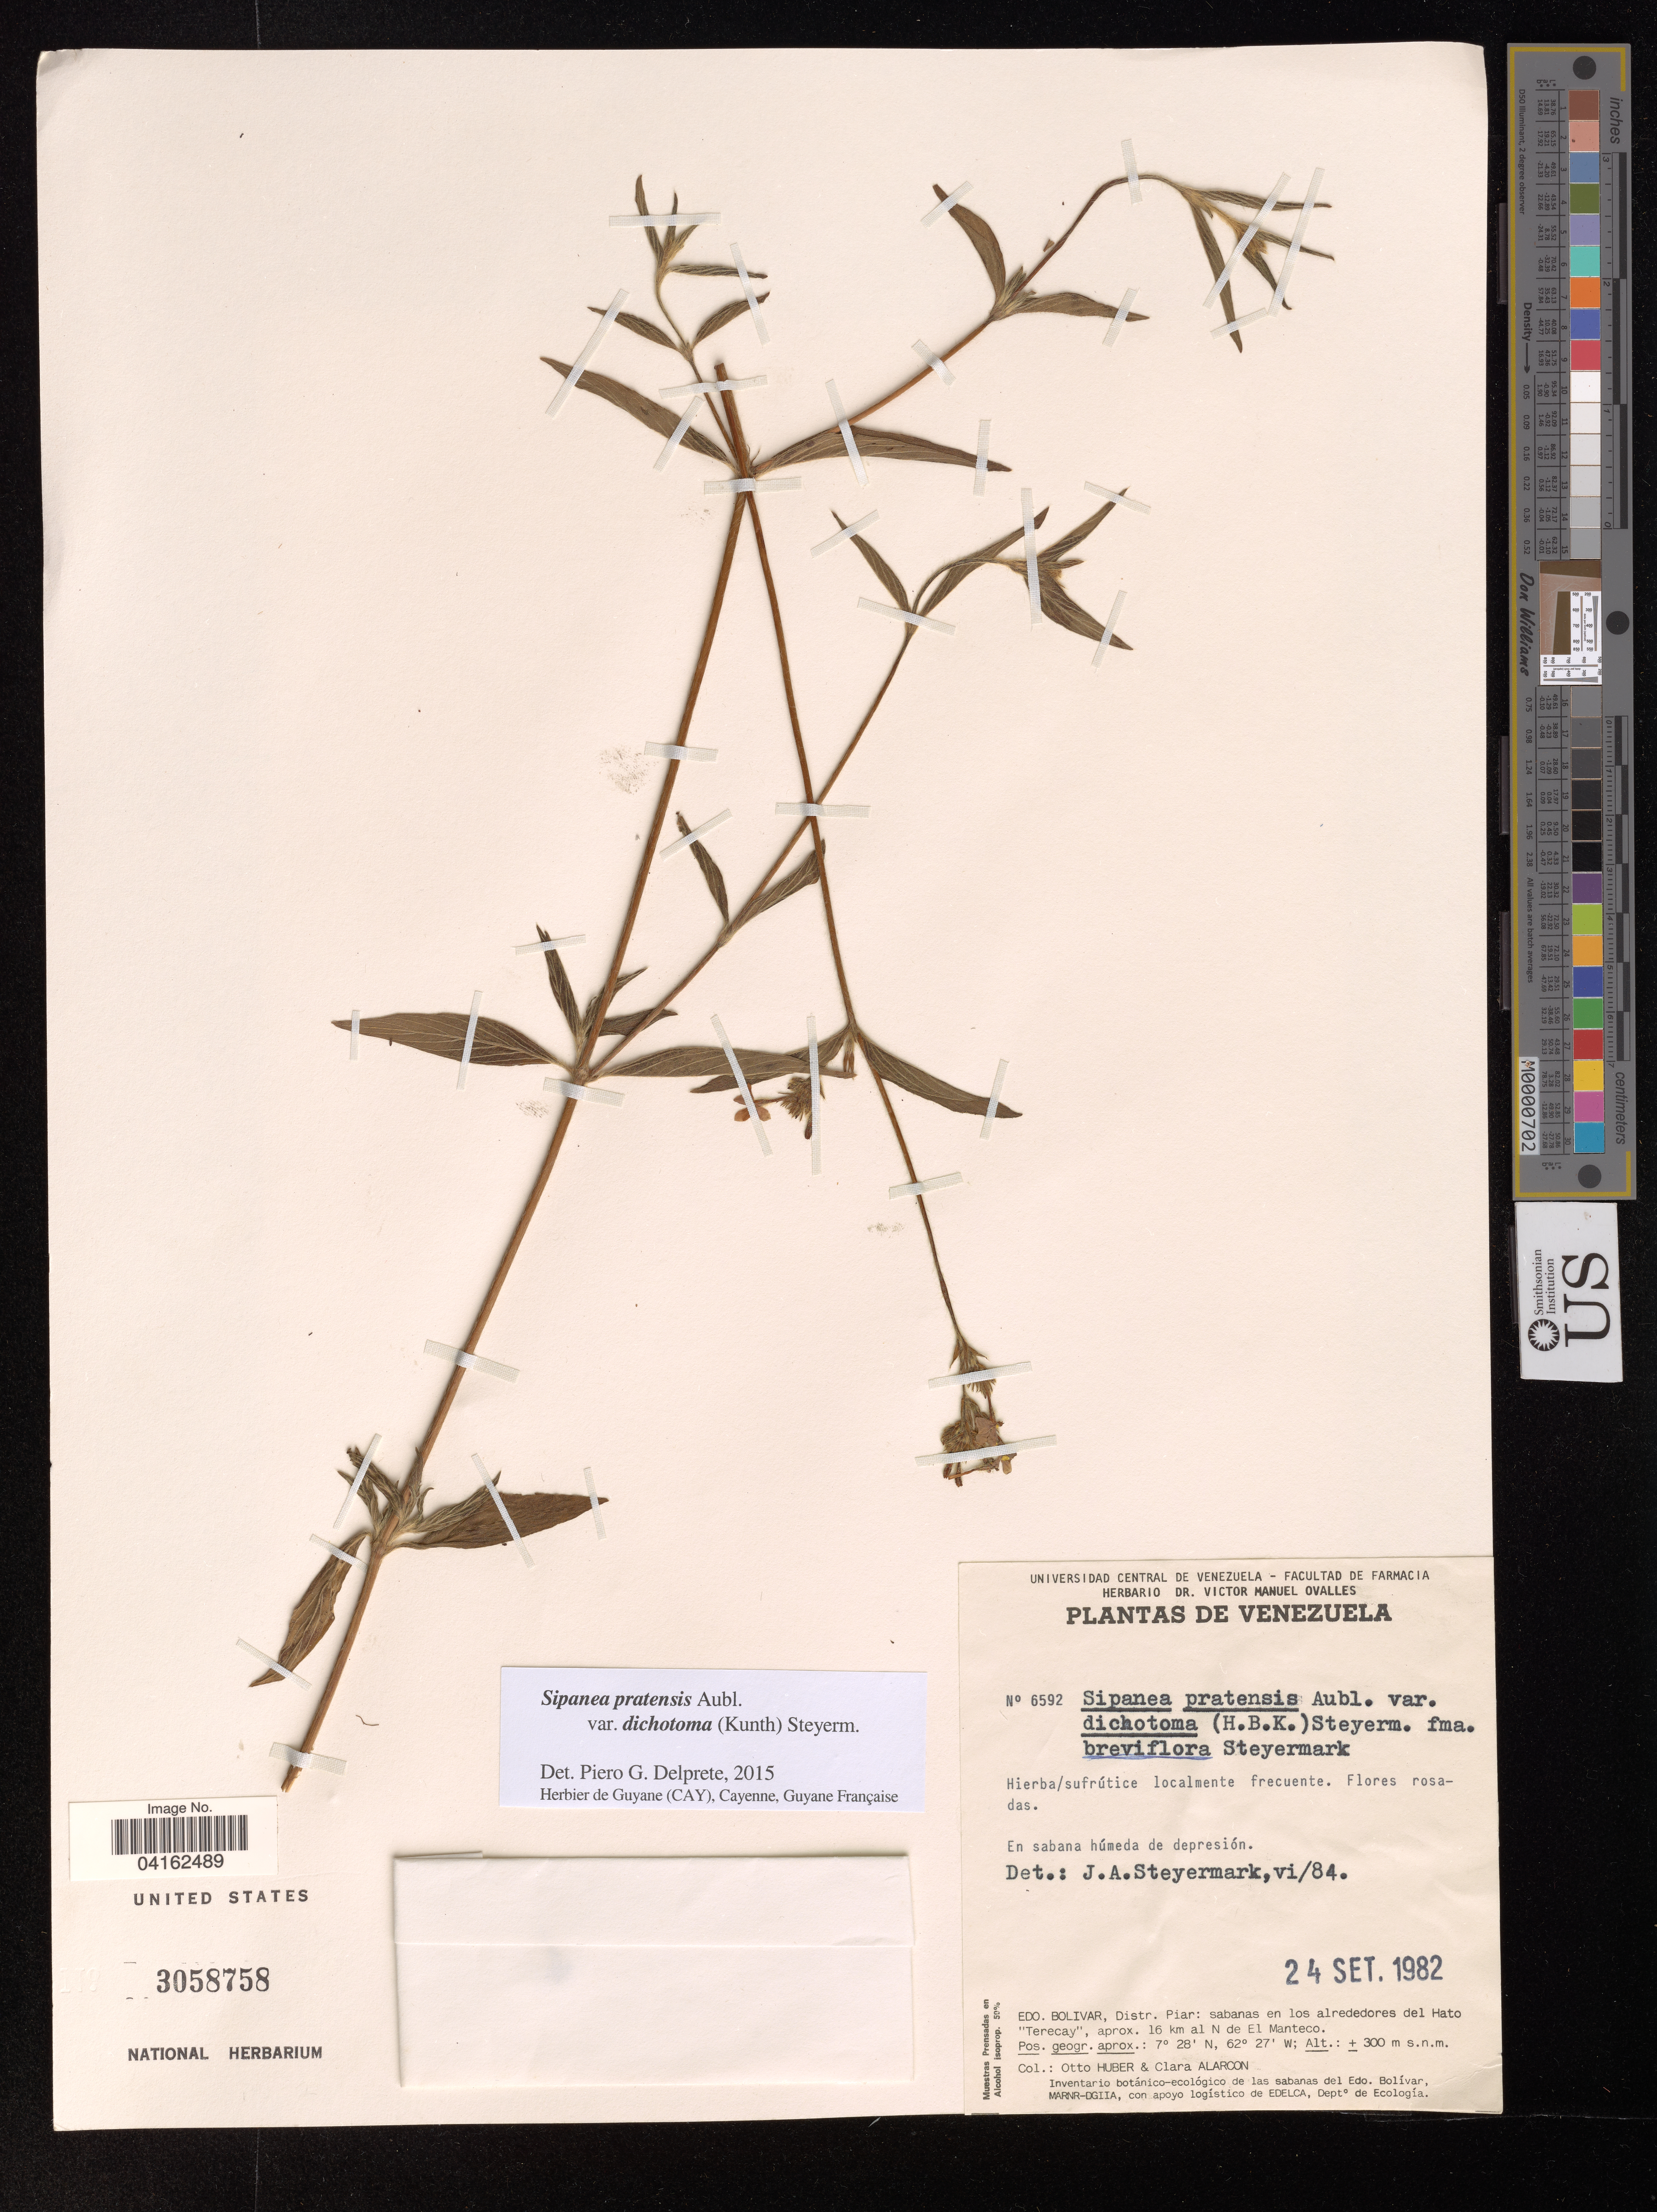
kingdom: Plantae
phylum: Tracheophyta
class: Magnoliopsida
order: Gentianales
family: Rubiaceae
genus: Sipanea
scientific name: Sipanea pratensis var. dichotoma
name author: (Kunth) Steyerm.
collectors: O. Huber & C. Alarcon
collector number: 6592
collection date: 1982-09-24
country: Venezuela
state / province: Bolivar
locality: Distr. Piar: sabanas en los alrededores del Hato "Terecay", aprox. 16 km al N de El Manteco.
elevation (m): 300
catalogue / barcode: US 3058758